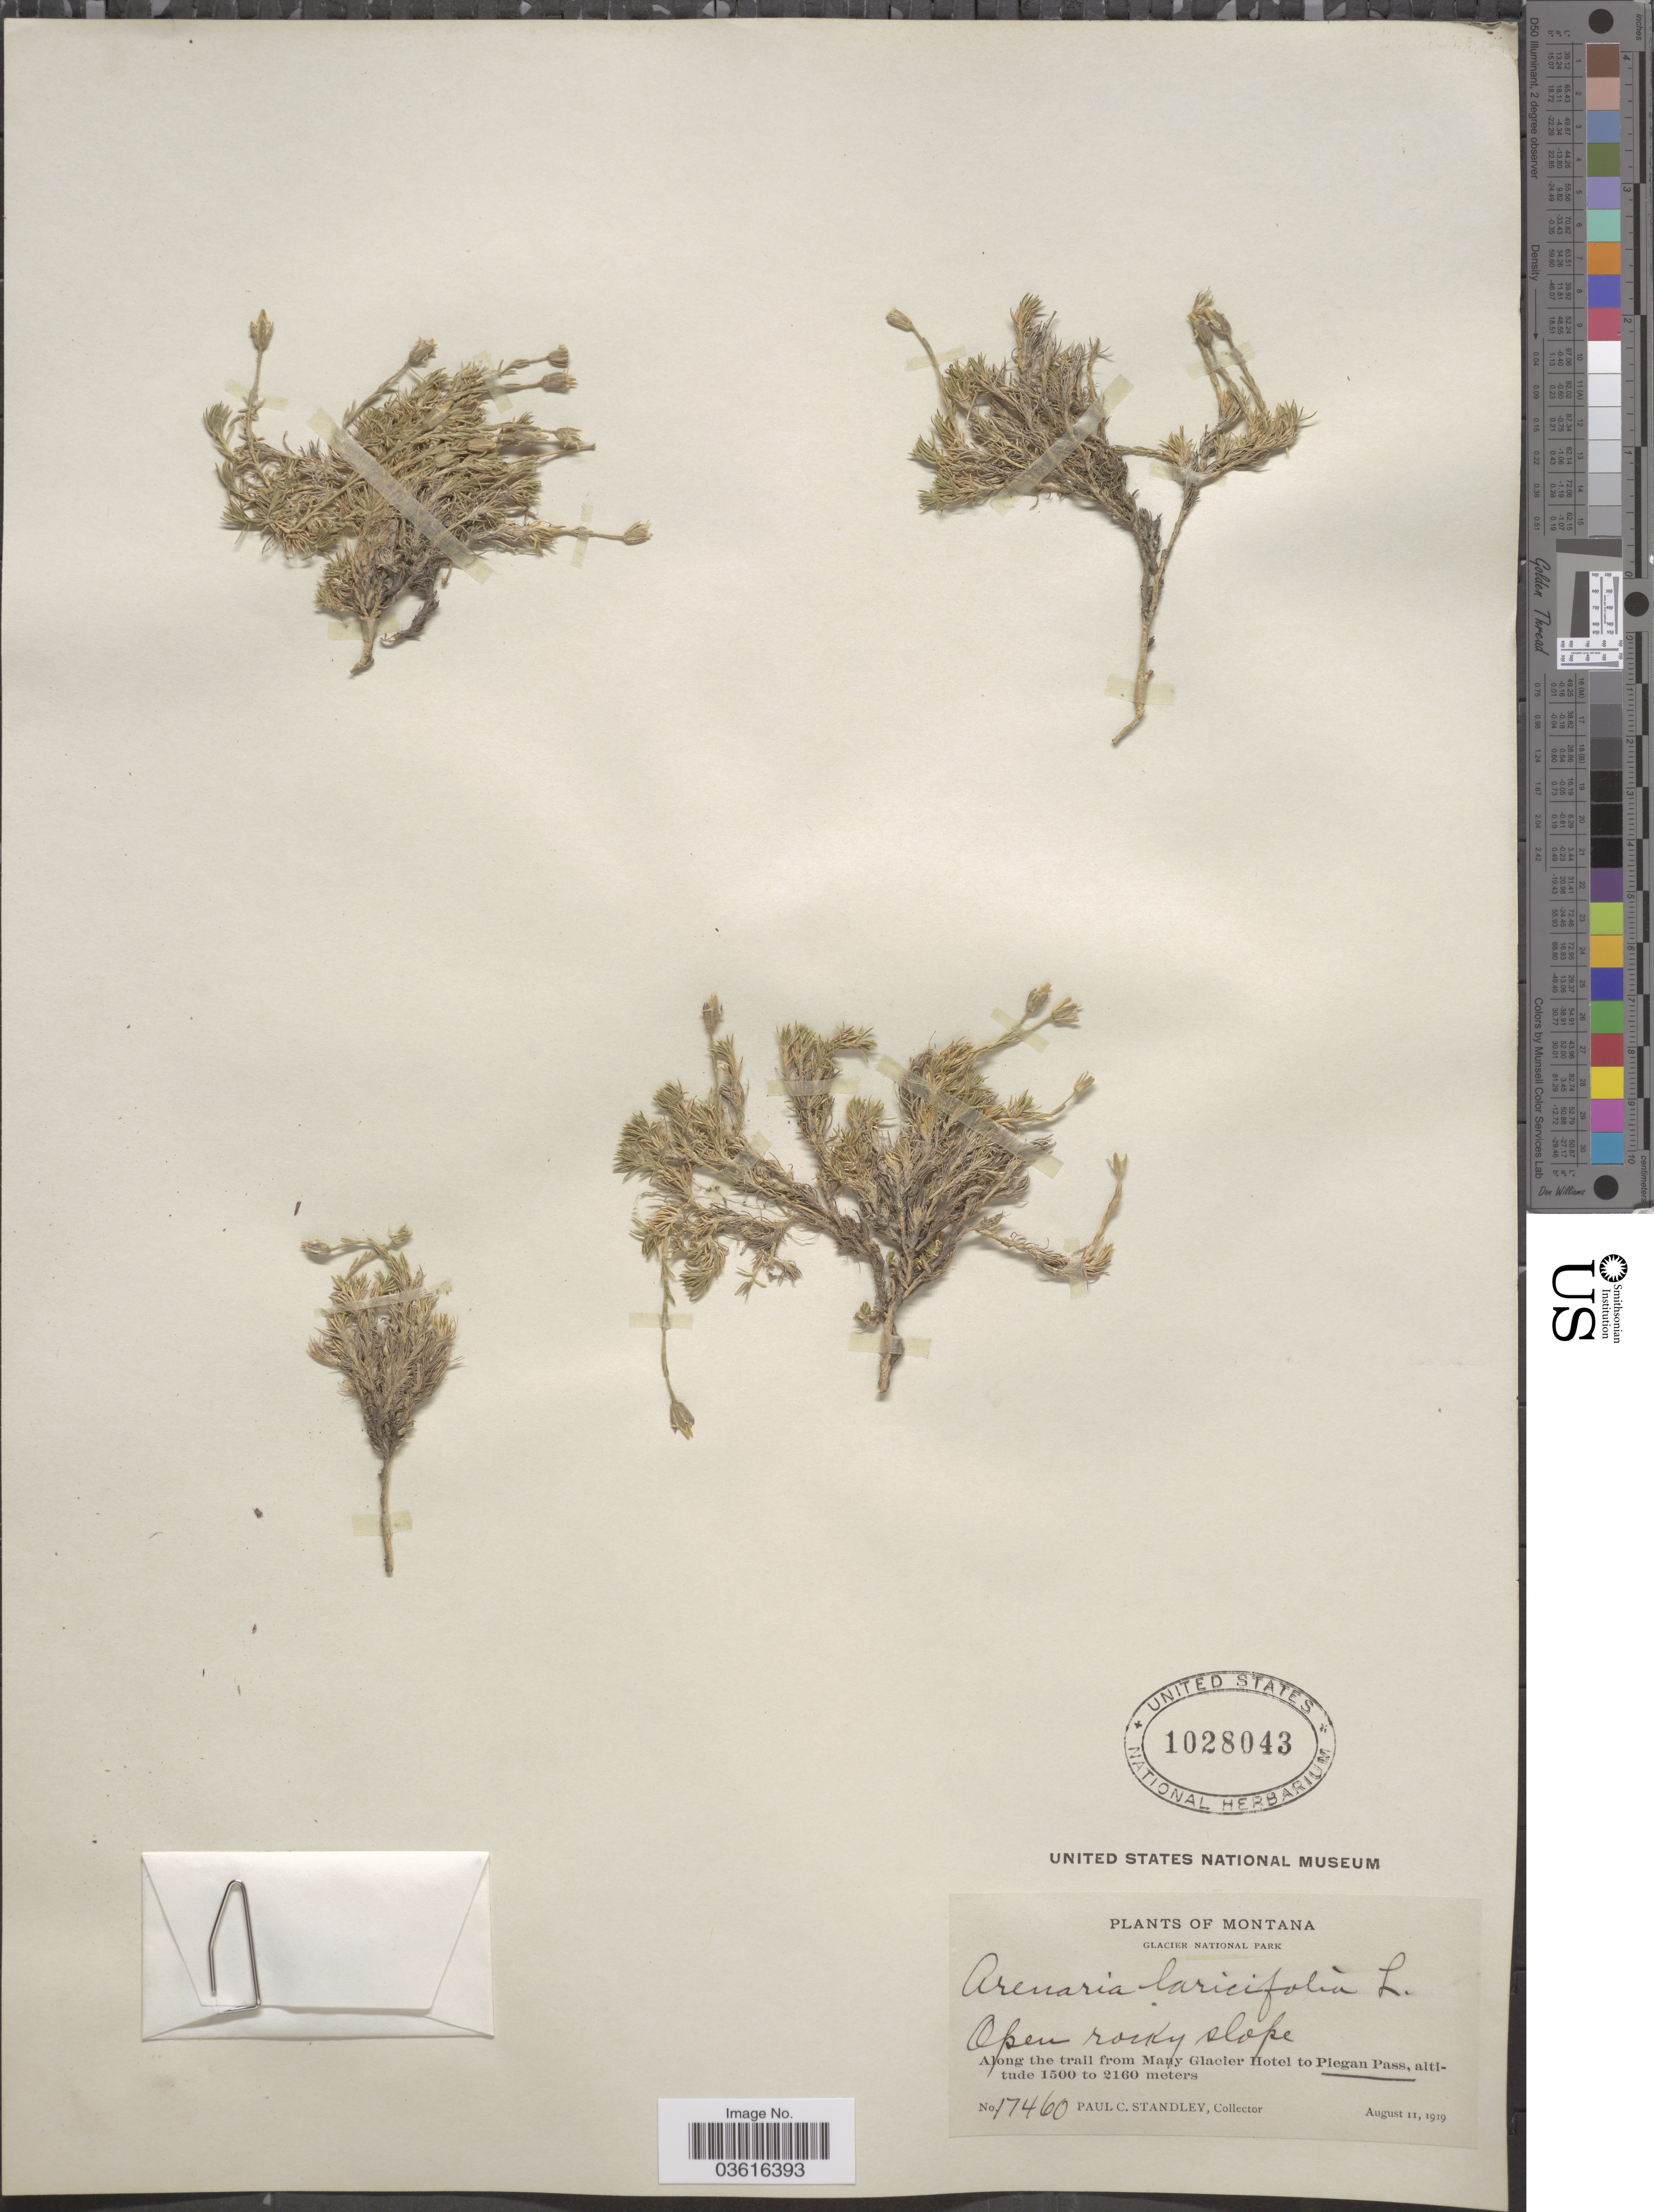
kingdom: Plantae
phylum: Tracheophyta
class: Magnoliopsida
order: Caryophyllales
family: Caryophyllaceae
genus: Cherleria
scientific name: Cherleria obtusiloba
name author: (Rydb.) A.J. Moore & Dillenb.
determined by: Strong, M. T., (US), Smithsonian Institution - National Museum of Natural History (UNITED STATES)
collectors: P. C. Standley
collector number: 17460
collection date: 1919-08-11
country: United States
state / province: Montana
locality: Glacier National Park. Along the trail from Many Glacier Hotel to Piegan Pass.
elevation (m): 1500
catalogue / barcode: US 1028043